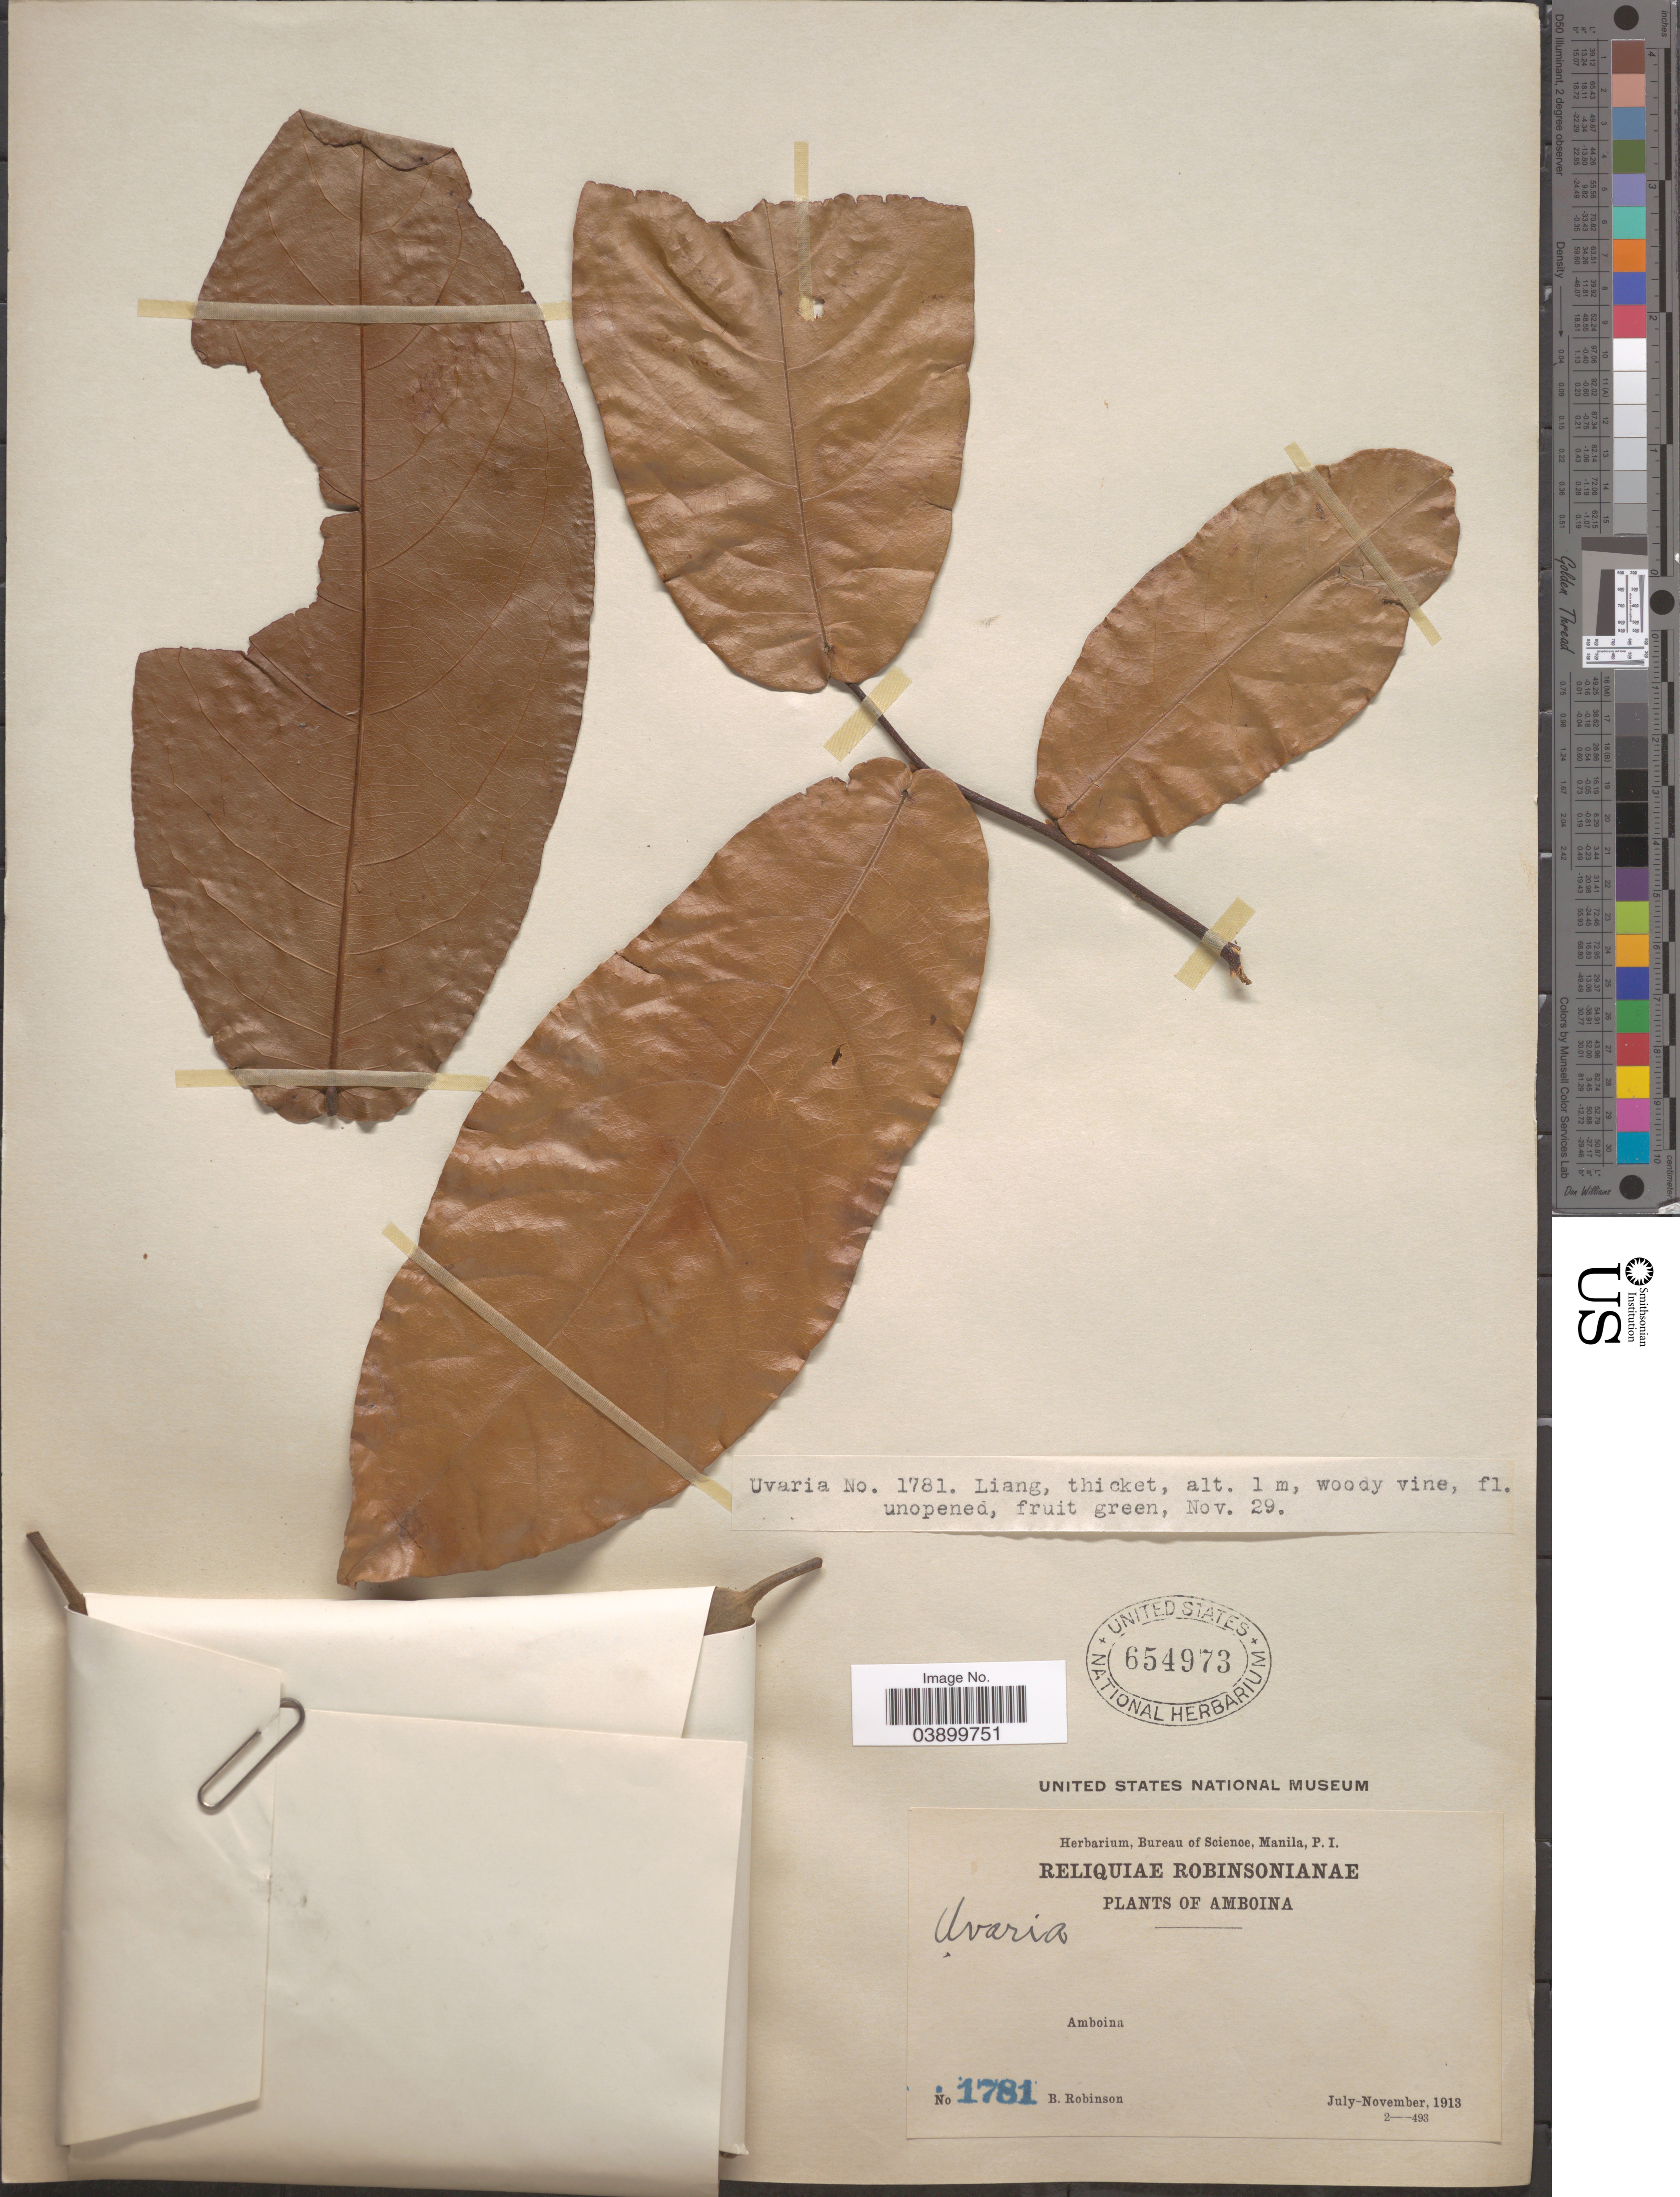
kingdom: Plantae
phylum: Tracheophyta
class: Magnoliopsida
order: Magnoliales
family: Annonaceae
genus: Uvaria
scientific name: Uvaria sp.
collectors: B. Robinson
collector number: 1781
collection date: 1913-07/1913-11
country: Indonesia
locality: Amboina.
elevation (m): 1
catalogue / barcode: US 654973